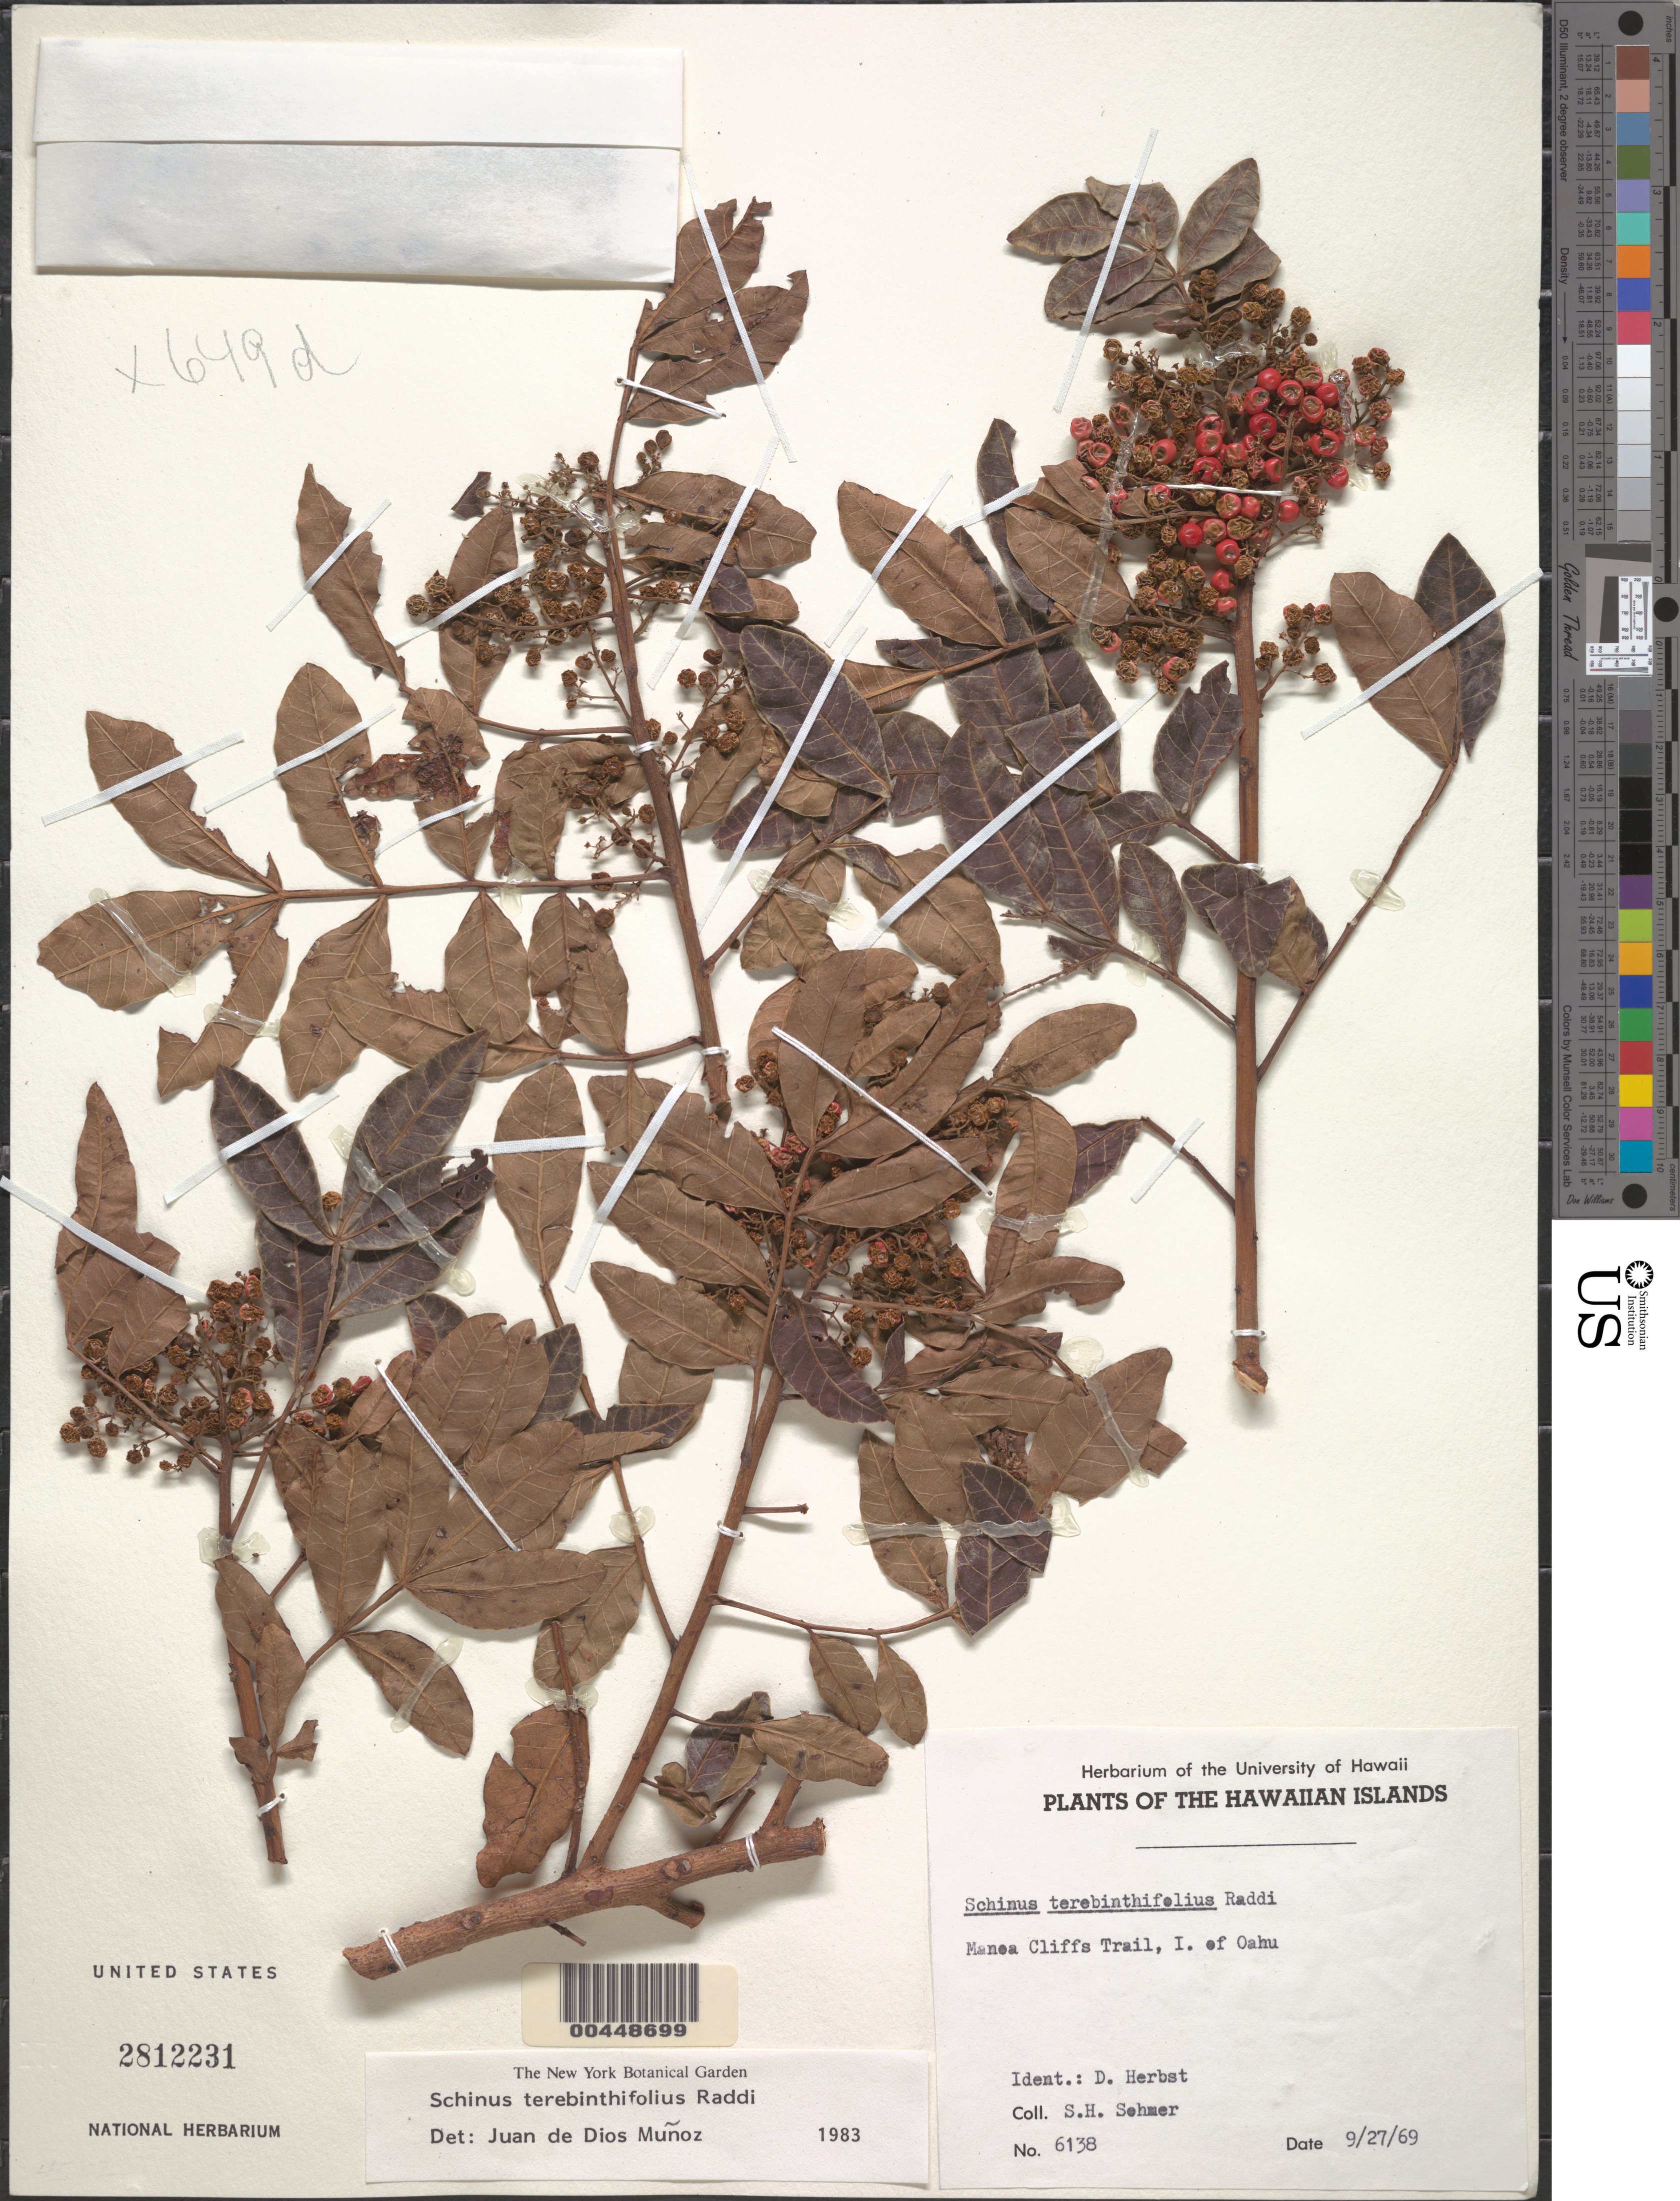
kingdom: Plantae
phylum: Tracheophyta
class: Magnoliopsida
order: Sapindales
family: Anacardiaceae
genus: Schinus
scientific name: Schinus terebinthifolia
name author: Raddi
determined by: De Munoz, J. Dios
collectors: S. H. Sohmer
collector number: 6138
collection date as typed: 27 Sep 1969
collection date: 1969-09-27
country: United States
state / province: Hawaii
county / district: Honolulu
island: Oahu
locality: Manoa Cliffs Trail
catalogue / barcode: US 2812231